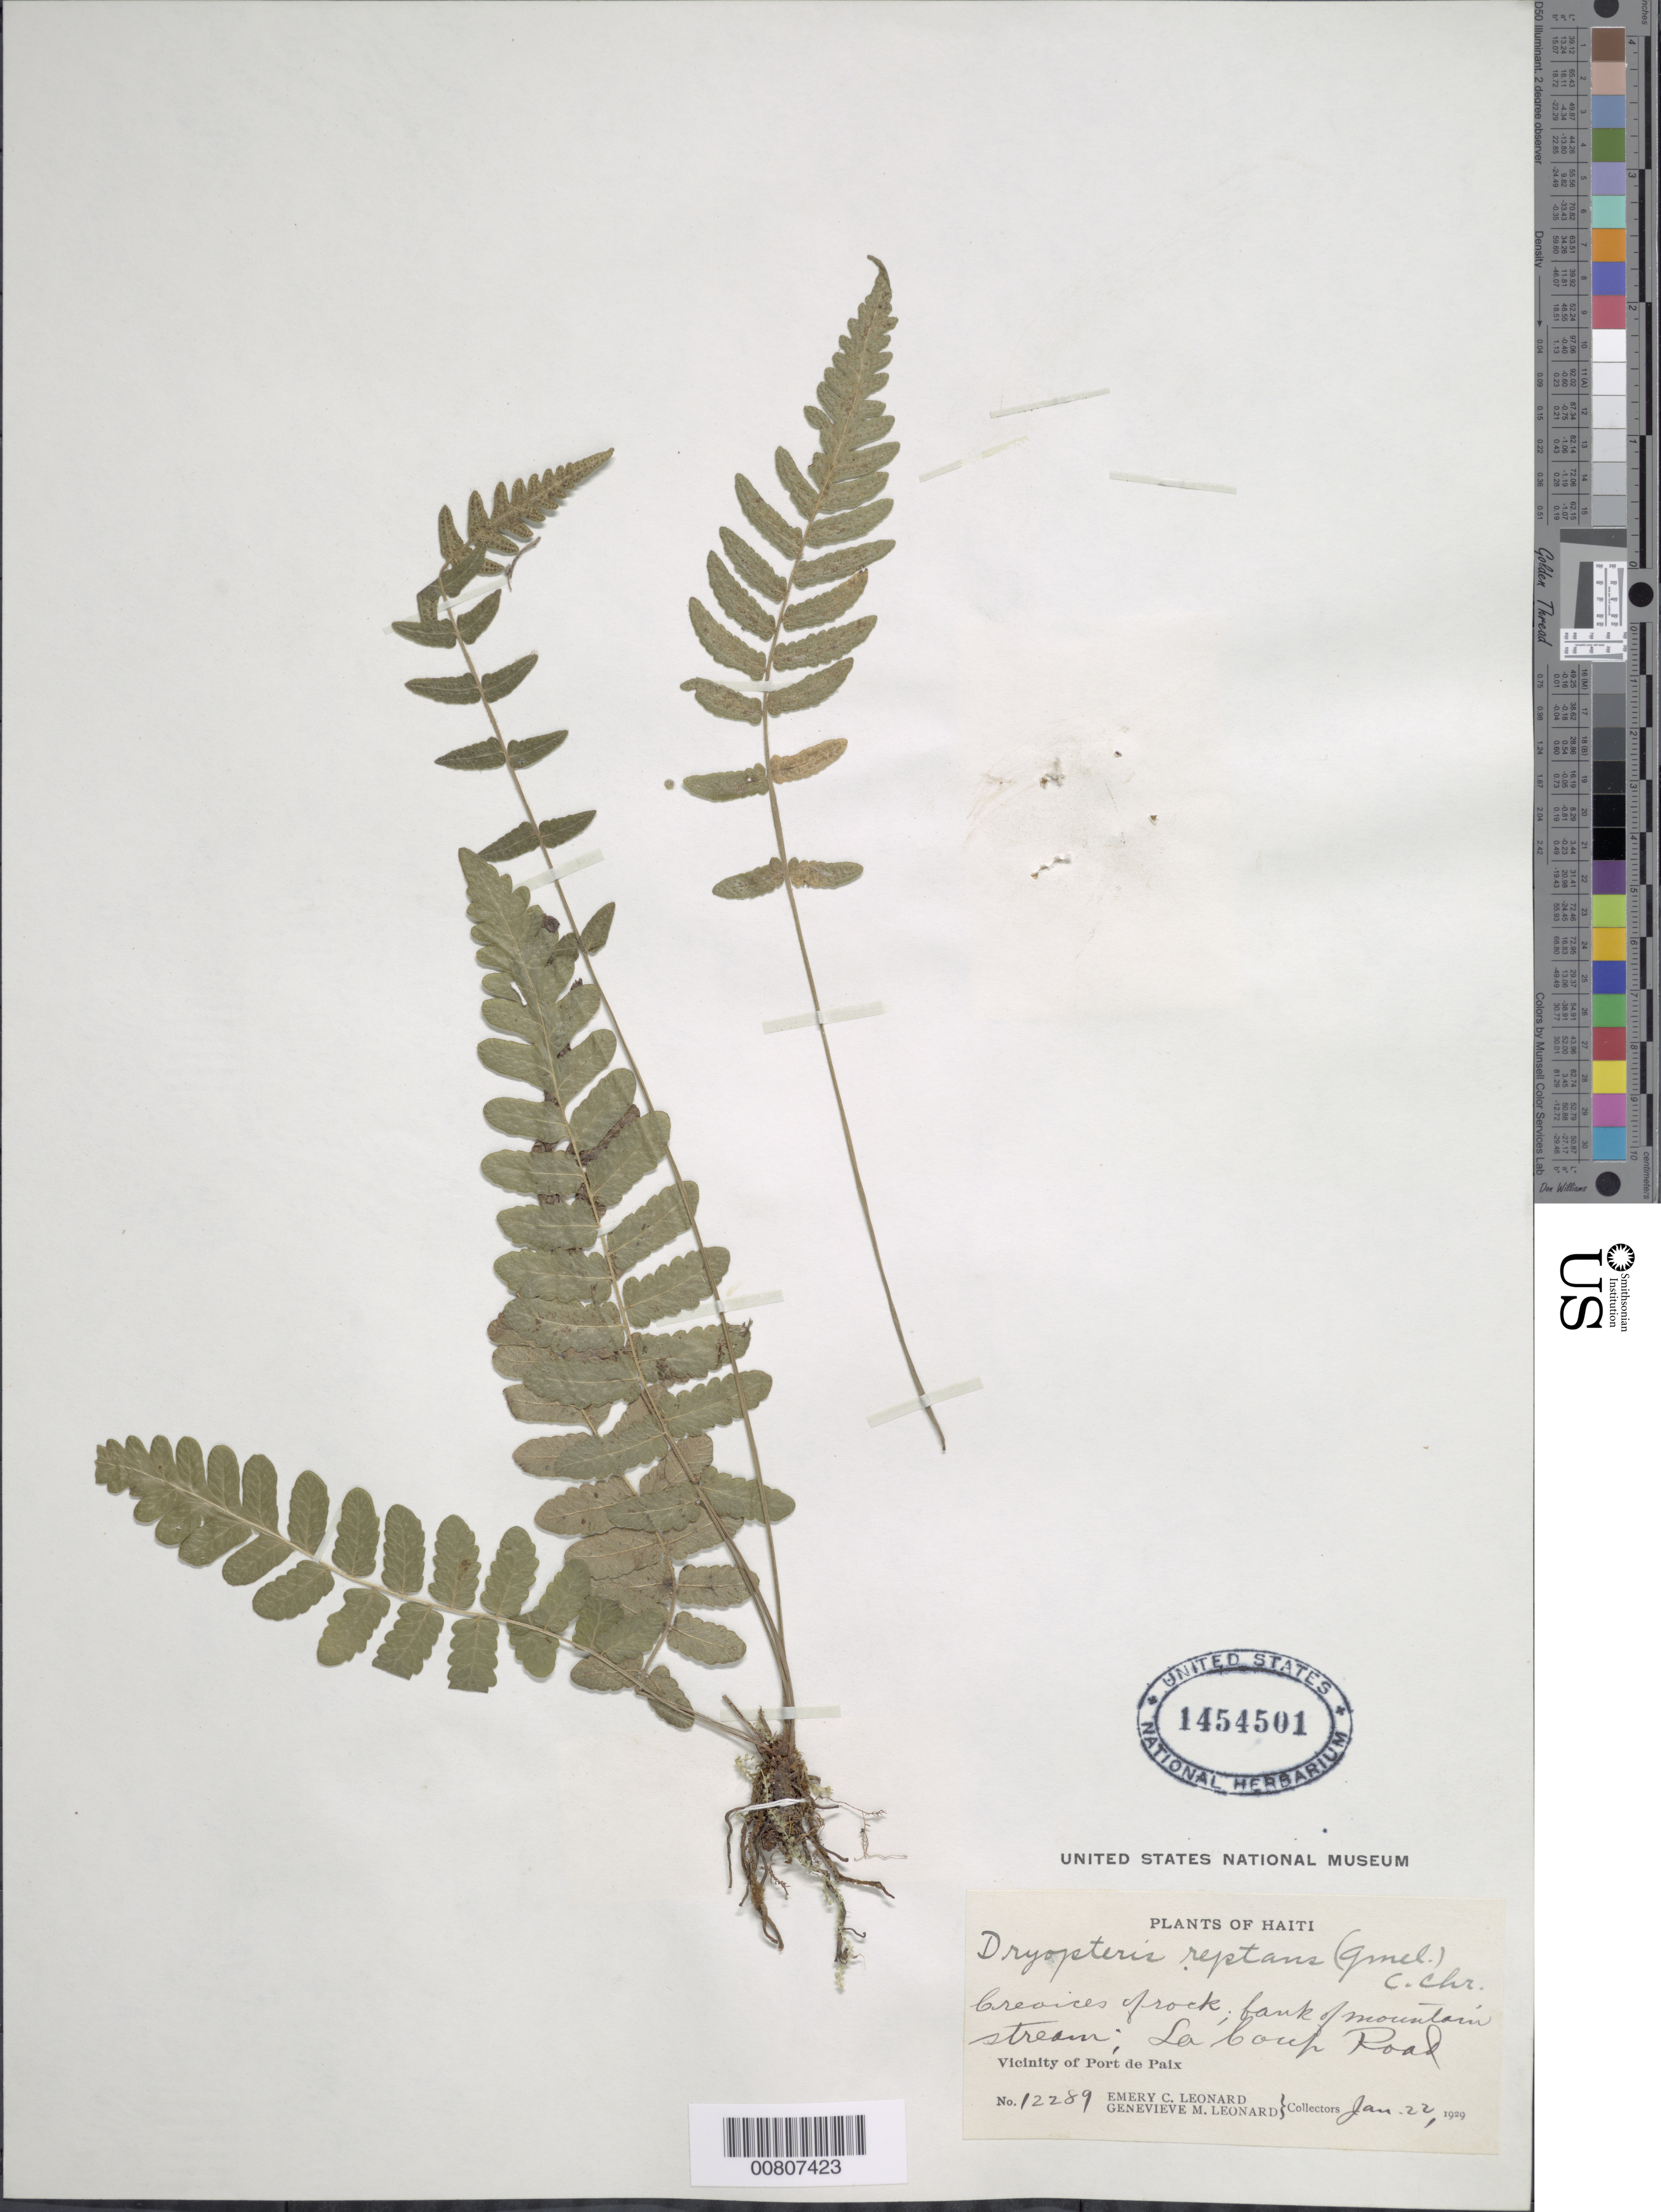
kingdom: Plantae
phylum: Tracheophyta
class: Polypodiopsida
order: Polypodiales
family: Thelypteridaceae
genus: Goniopteris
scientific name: Goniopteris reptans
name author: (J.F. Gmel.) C. Presl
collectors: E. C. Leonard & G. M. Leonard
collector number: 12289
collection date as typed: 22 Jan 1929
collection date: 1929-01-22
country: Haiti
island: Hispaniola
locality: Port de Paix, La Coup Road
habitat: Crevices of rock; bank of mountain stream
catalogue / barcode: US 1454501